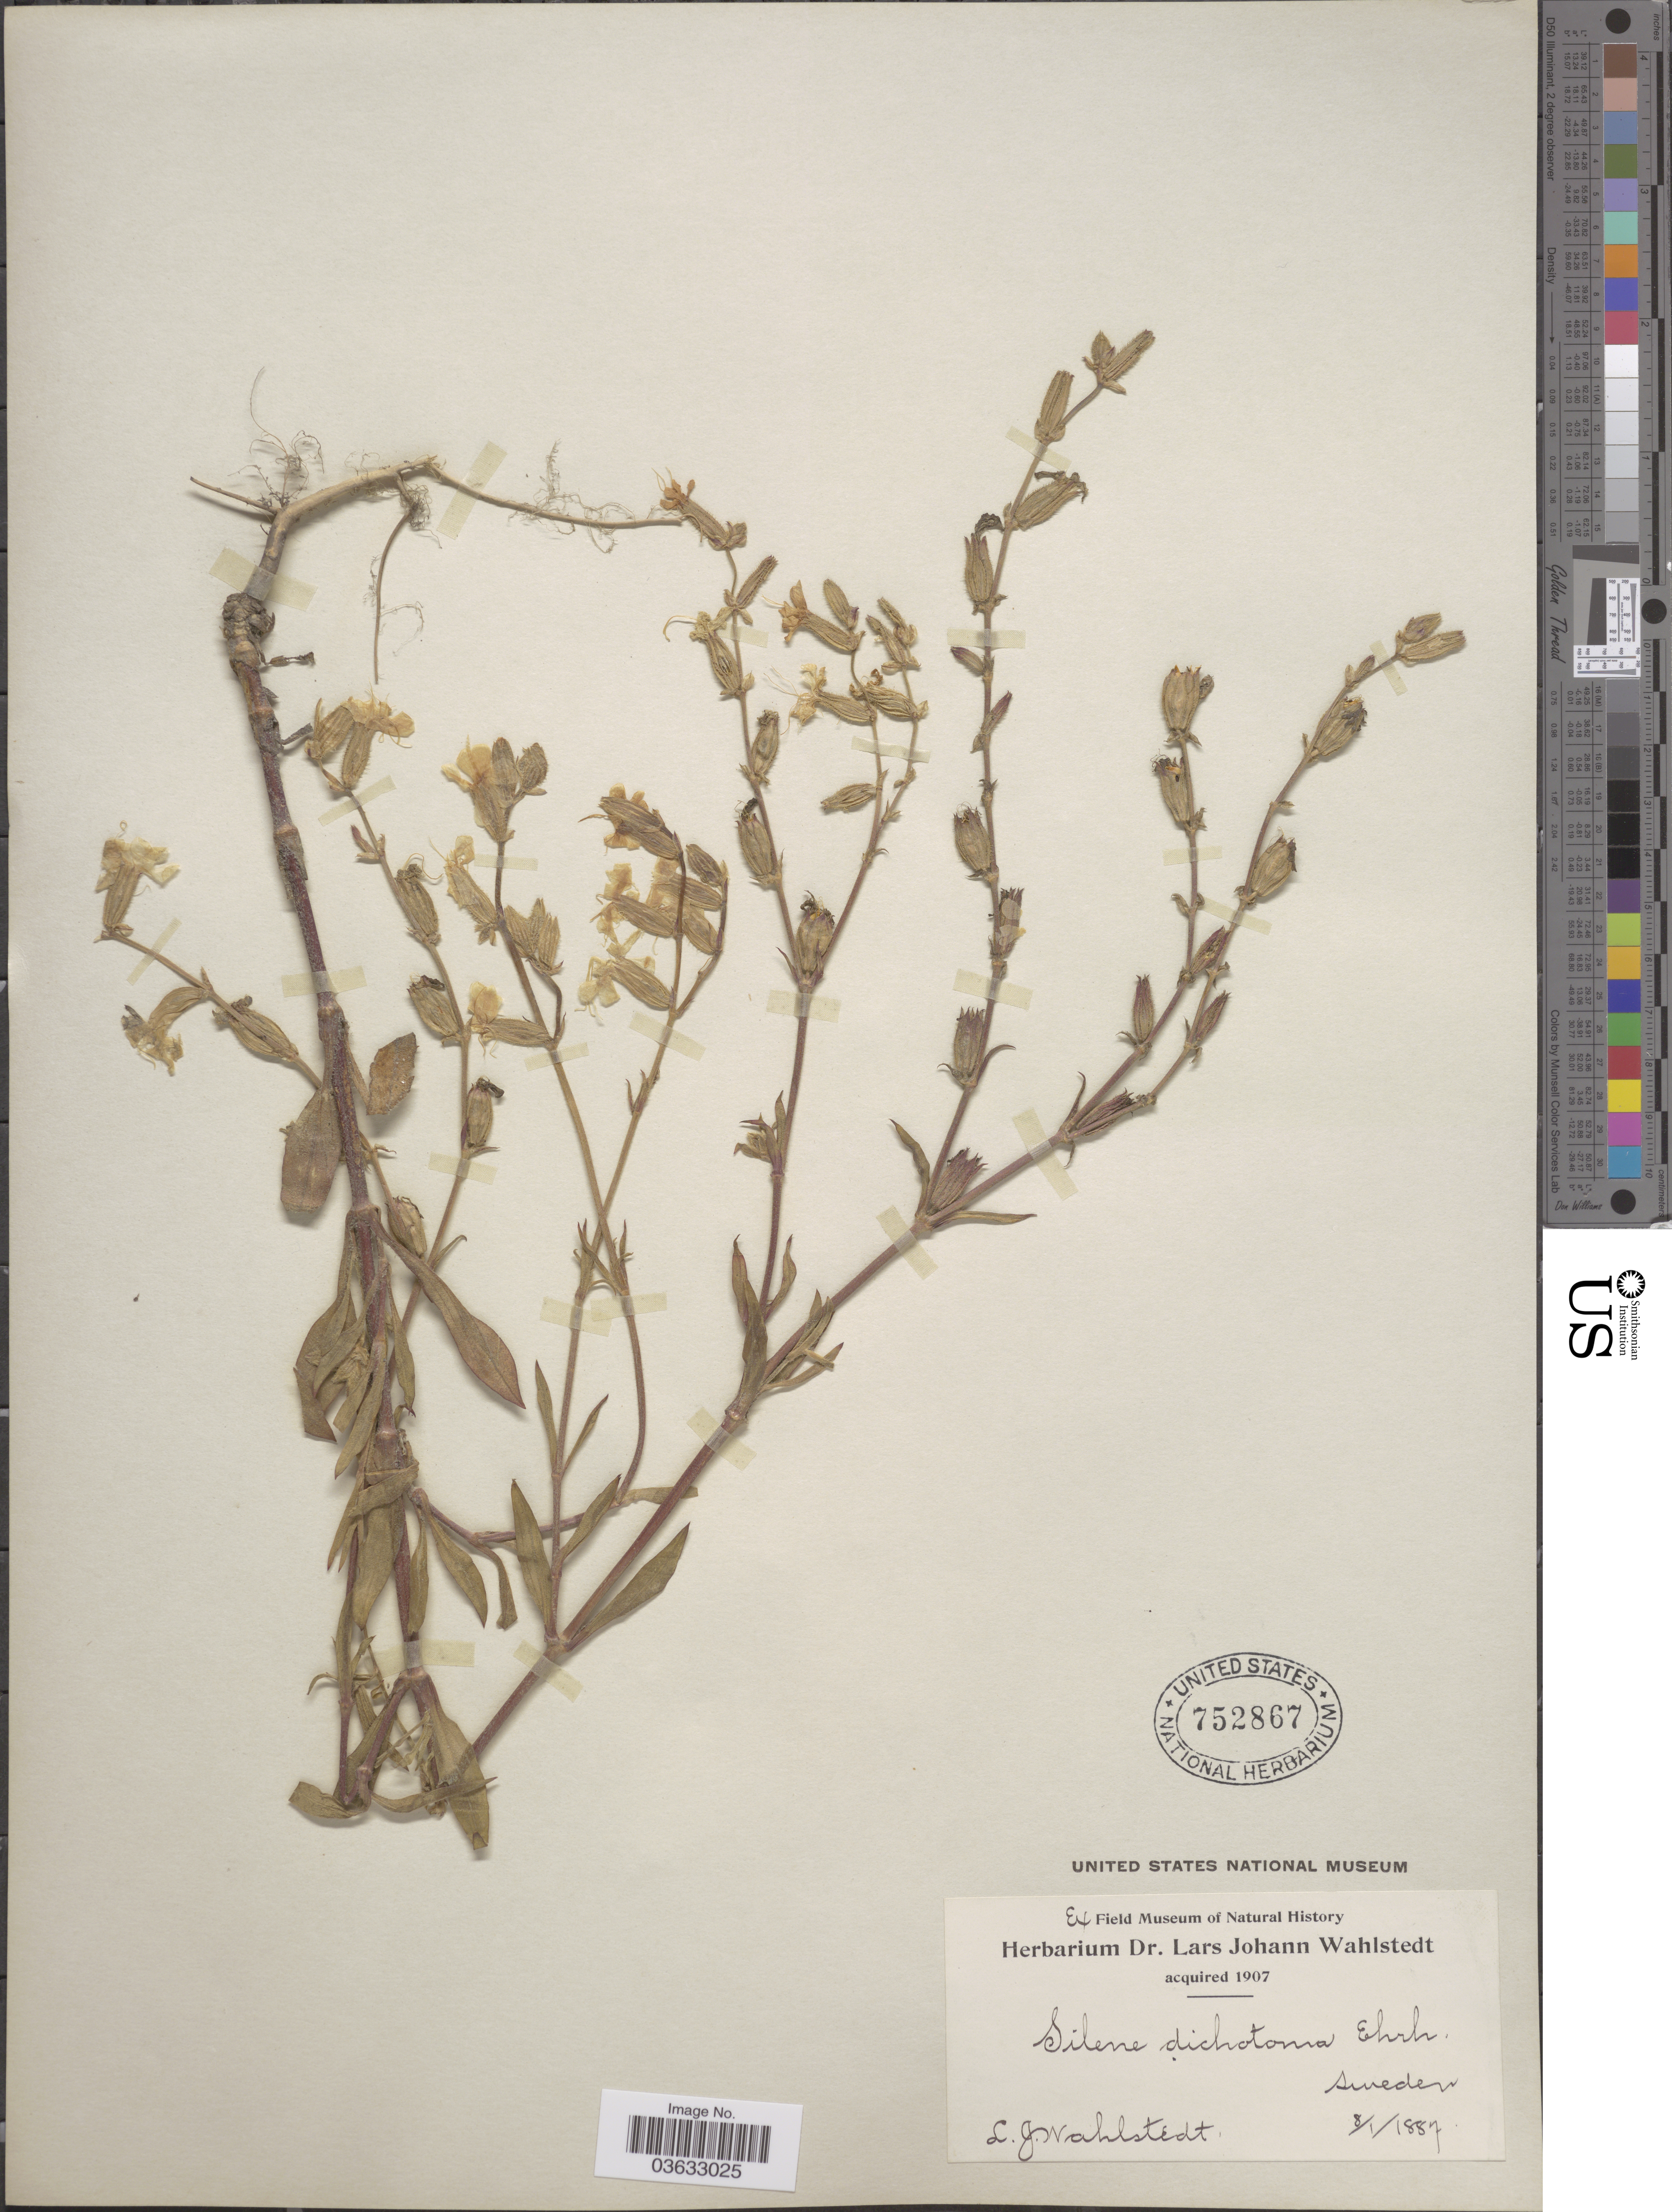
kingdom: Plantae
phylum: Tracheophyta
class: Magnoliopsida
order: Caryophyllales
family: Caryophyllaceae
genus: Silene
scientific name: Silene dichotoma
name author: Ehrh.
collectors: L. J. Wahlstedt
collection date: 1887-01-08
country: Sweden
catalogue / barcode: US 752867